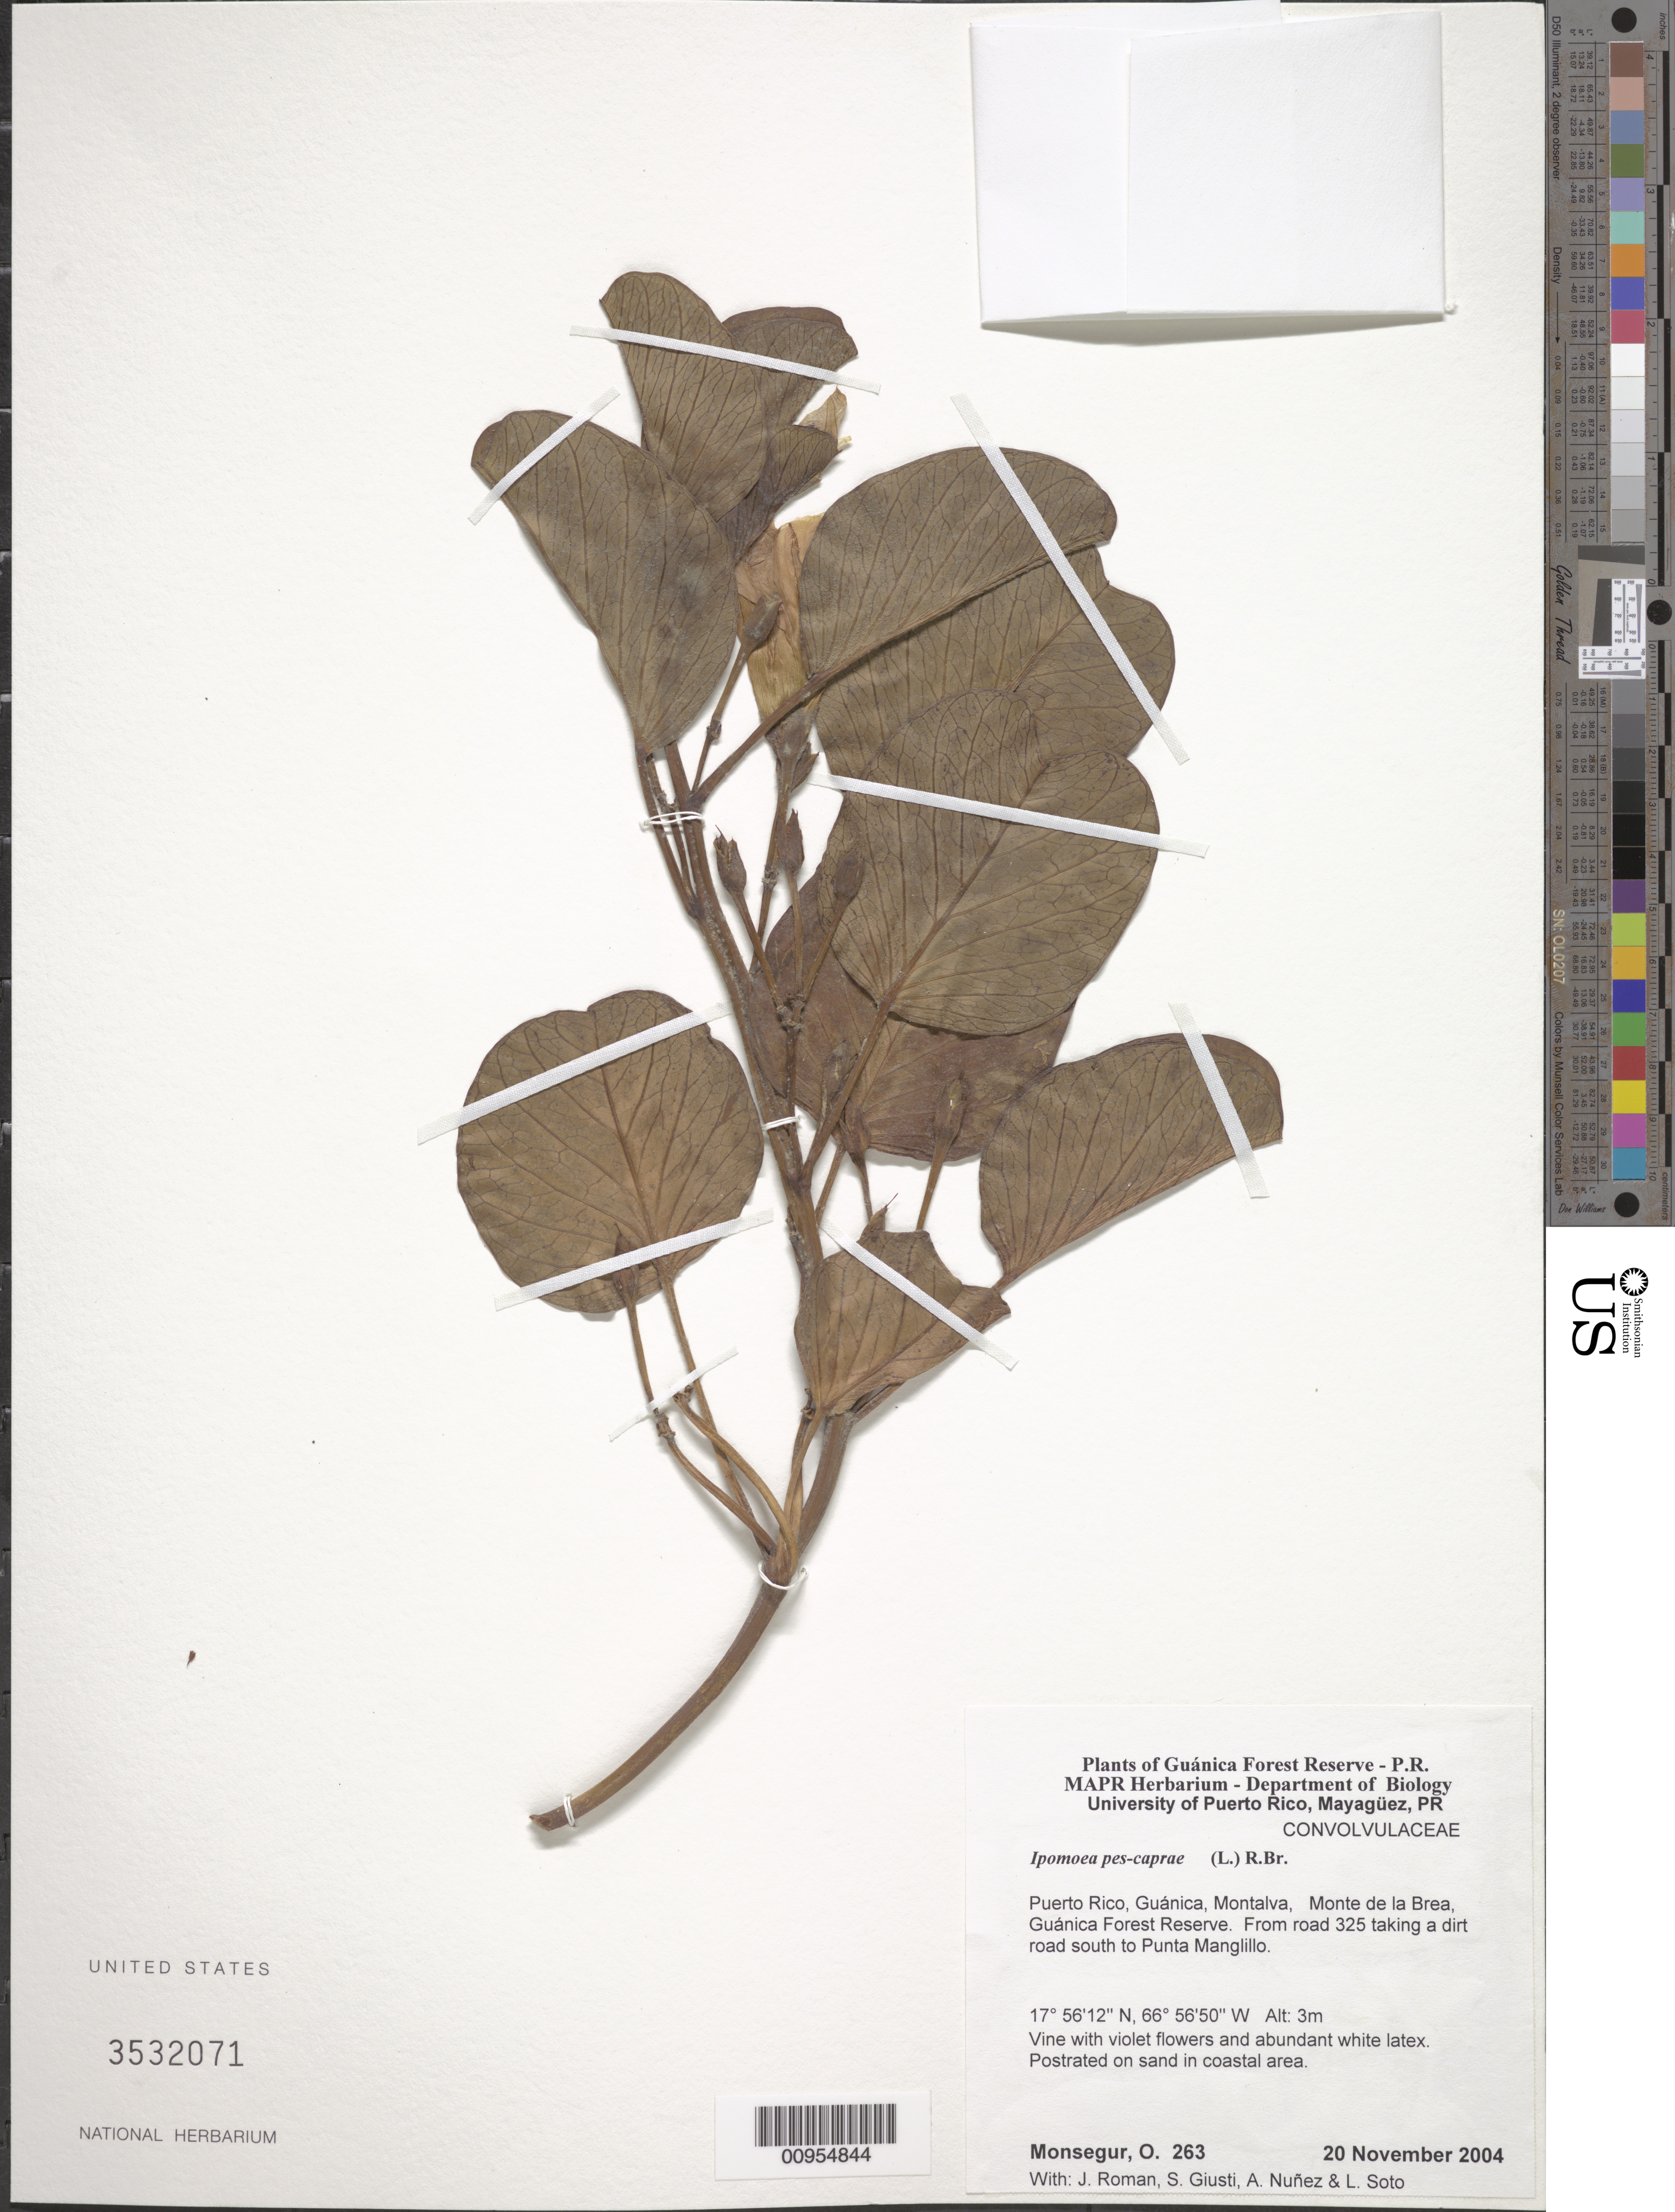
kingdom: Plantae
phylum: Tracheophyta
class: Magnoliopsida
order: Solanales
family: Convolvulaceae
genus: Ipomoea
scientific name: Ipomoea pes-caprae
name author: (L.) R. Br.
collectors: O. Monsegur, J. Román, S. Giusti, A. Nuñez & L. Soto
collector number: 263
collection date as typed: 20 Nov 2004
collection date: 2004-11-20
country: Puerto Rico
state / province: Guánica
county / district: Montalva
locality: Guánica Forest Reserve. Monte de la Brea, from road 325 taking a dirt road south to Punta Manglillo.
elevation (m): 3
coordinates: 17.56115, 66.56498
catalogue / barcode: US 3532071